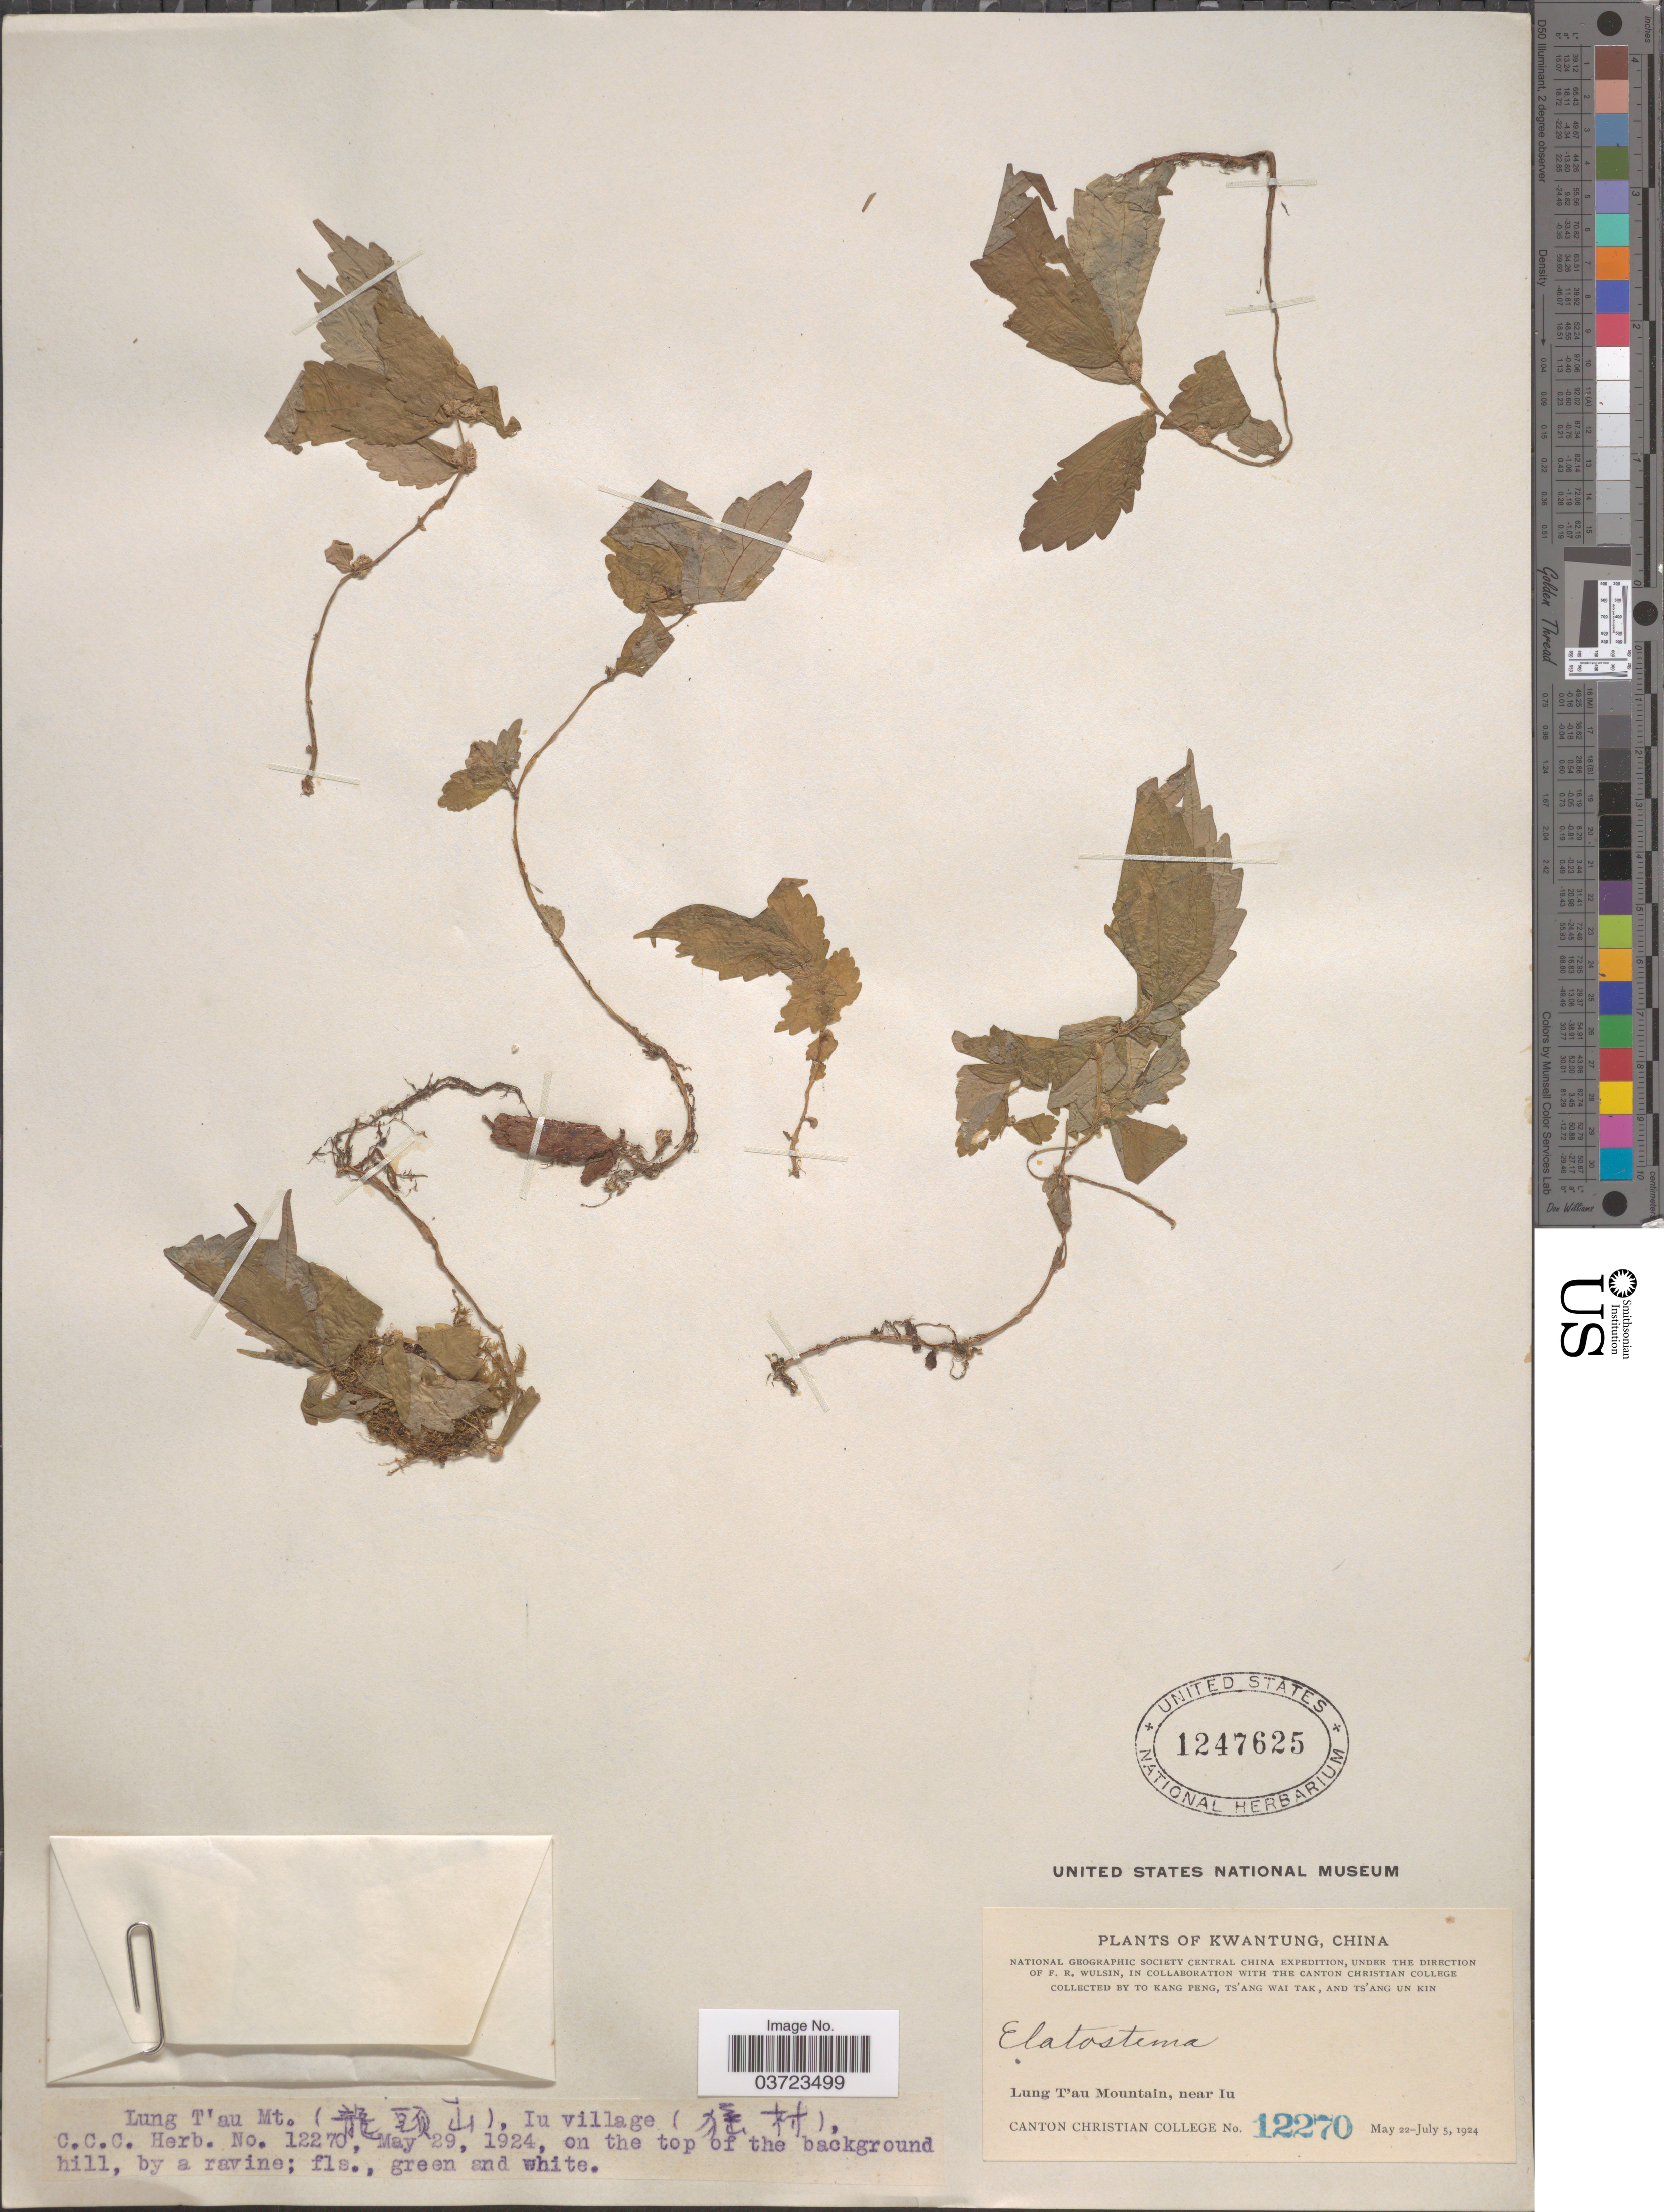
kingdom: Plantae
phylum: Tracheophyta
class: Magnoliopsida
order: Rosales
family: Urticaceae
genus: Elatostema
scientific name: Elatostema sp.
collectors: Kang Peng To, W. T. Tsang & Ts' Ang Un Kin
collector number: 12270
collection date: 1924-05-29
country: China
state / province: Guangdong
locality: Kwangtung. Lung T'au Mountain (X), near Iu village (X).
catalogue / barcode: US 1247625